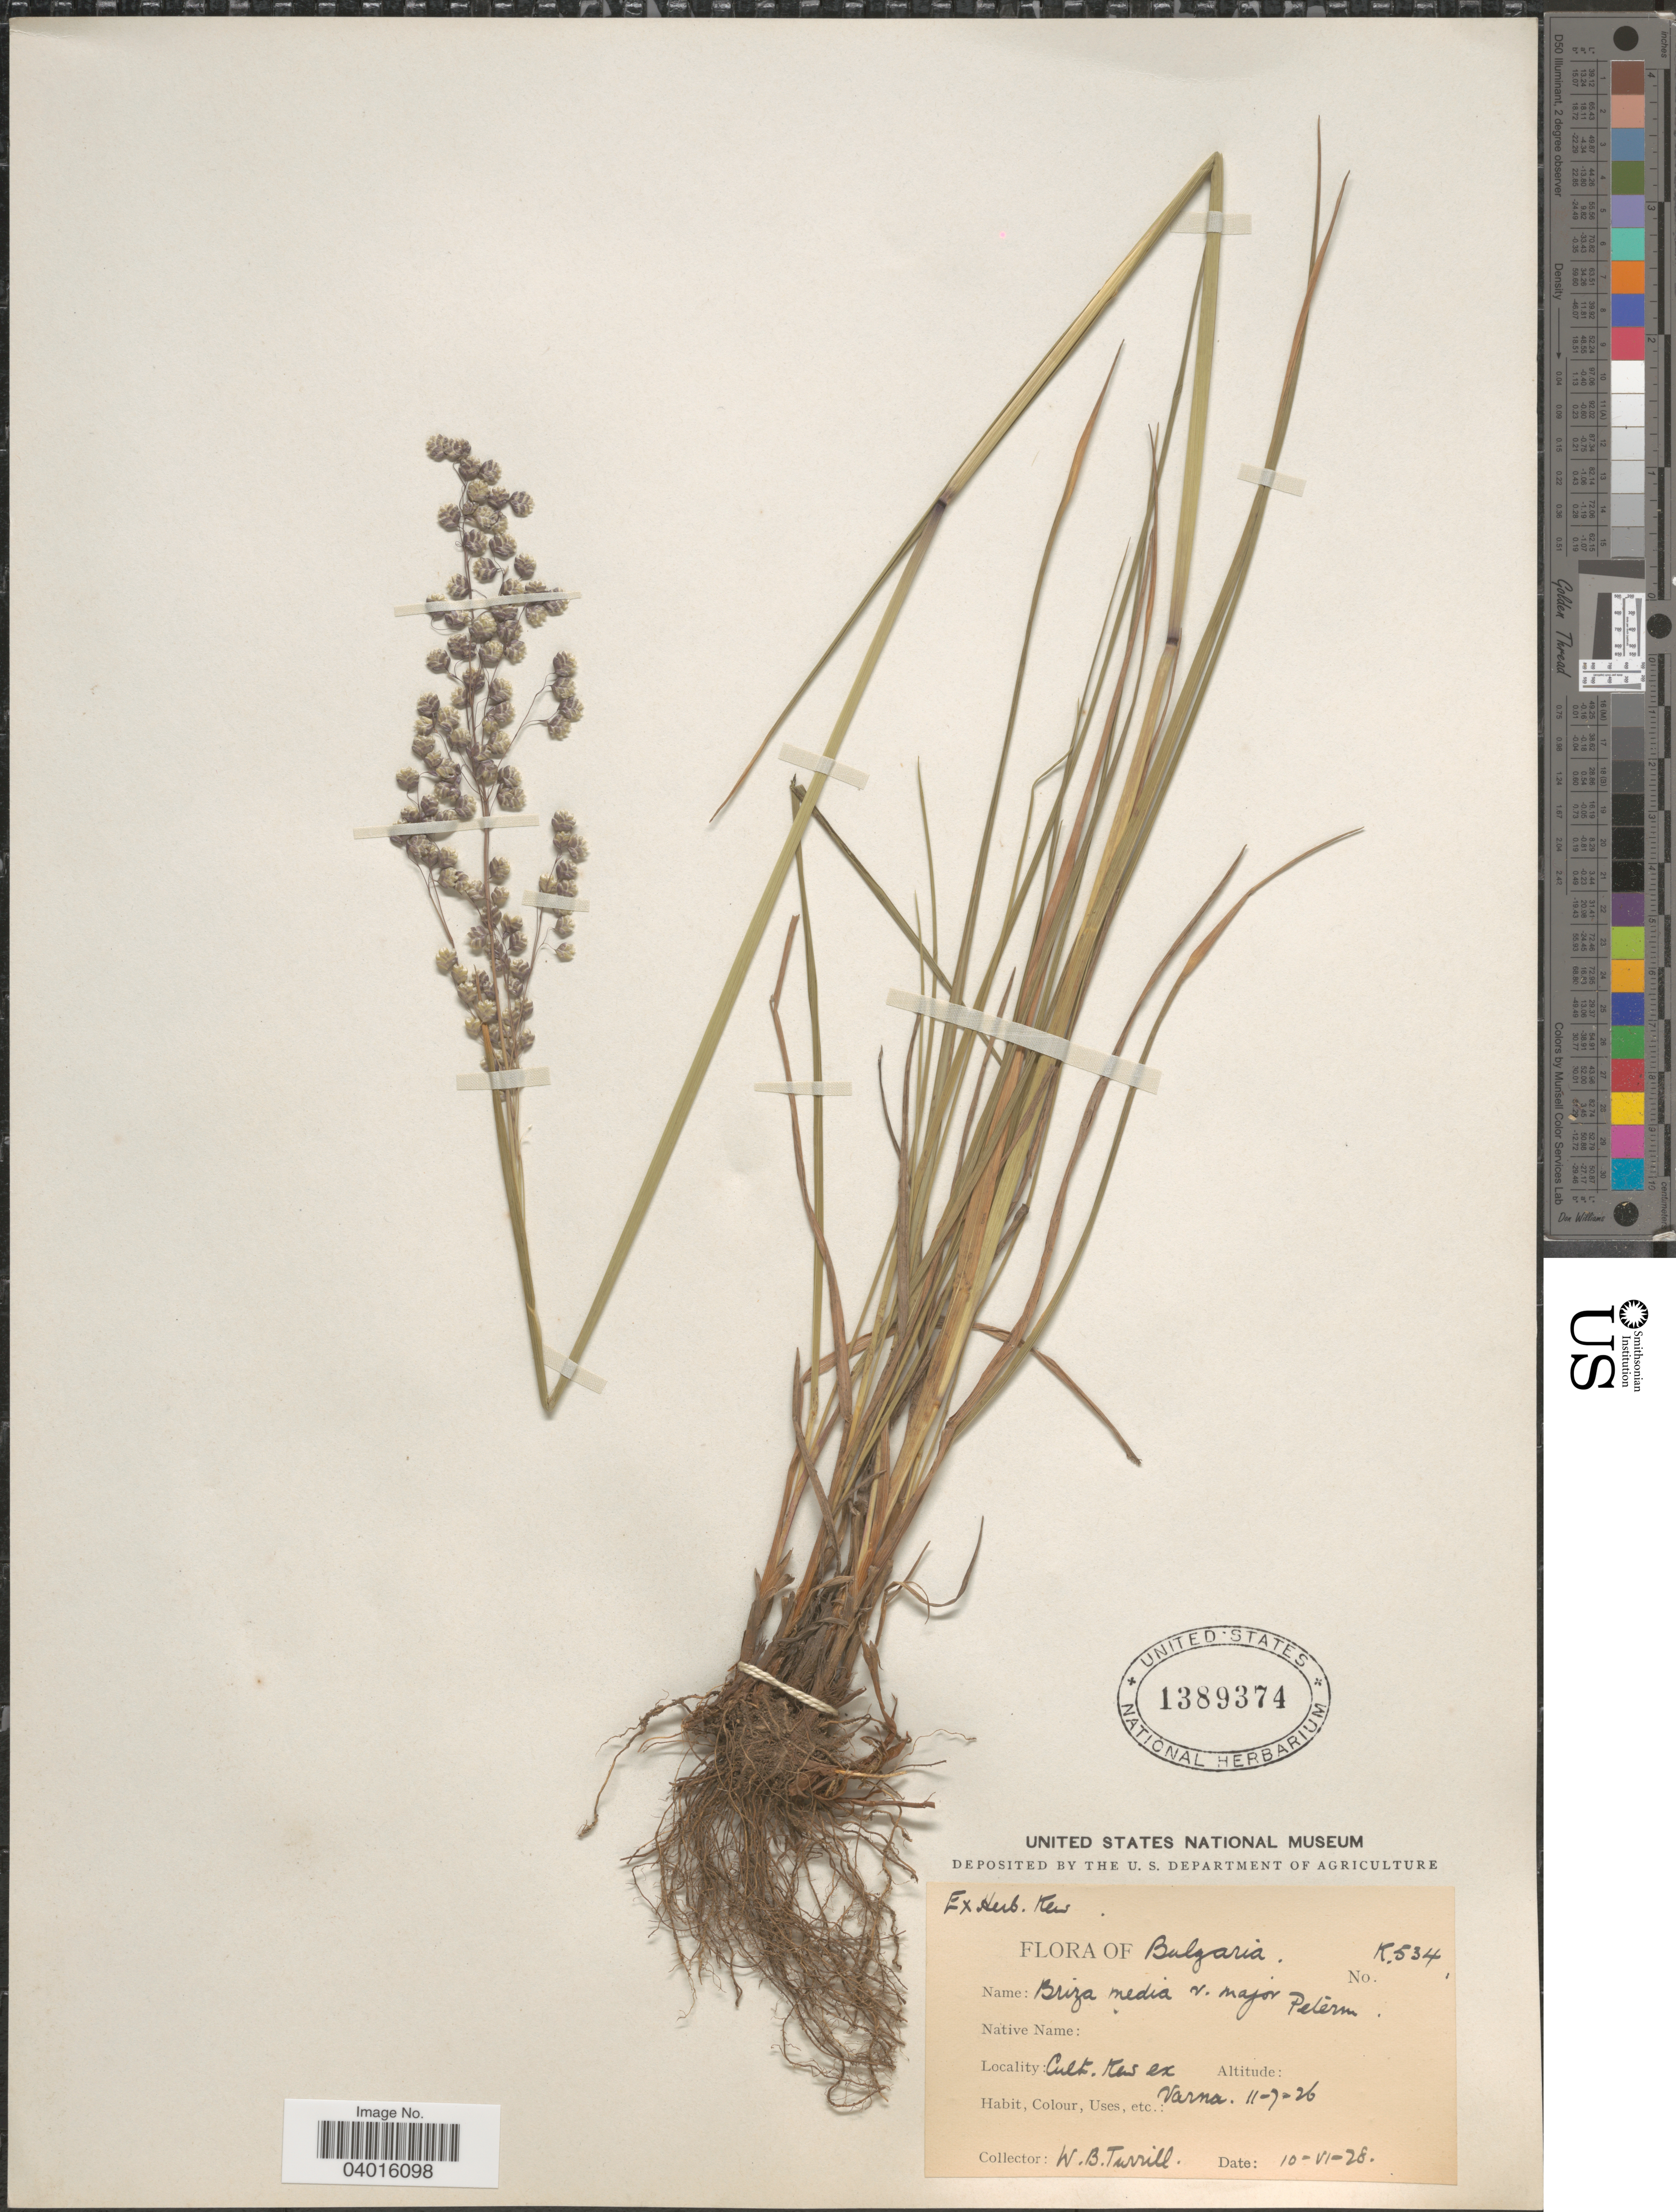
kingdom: Plantae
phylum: Tracheophyta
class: Liliopsida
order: Poales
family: Poaceae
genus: Briza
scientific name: Briza media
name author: L.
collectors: W. B. Turrill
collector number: K.534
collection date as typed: Transcribed d/m/y: 10/6/28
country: United Kingdom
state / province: England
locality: Kew ex. Varna.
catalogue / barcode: US 1389374